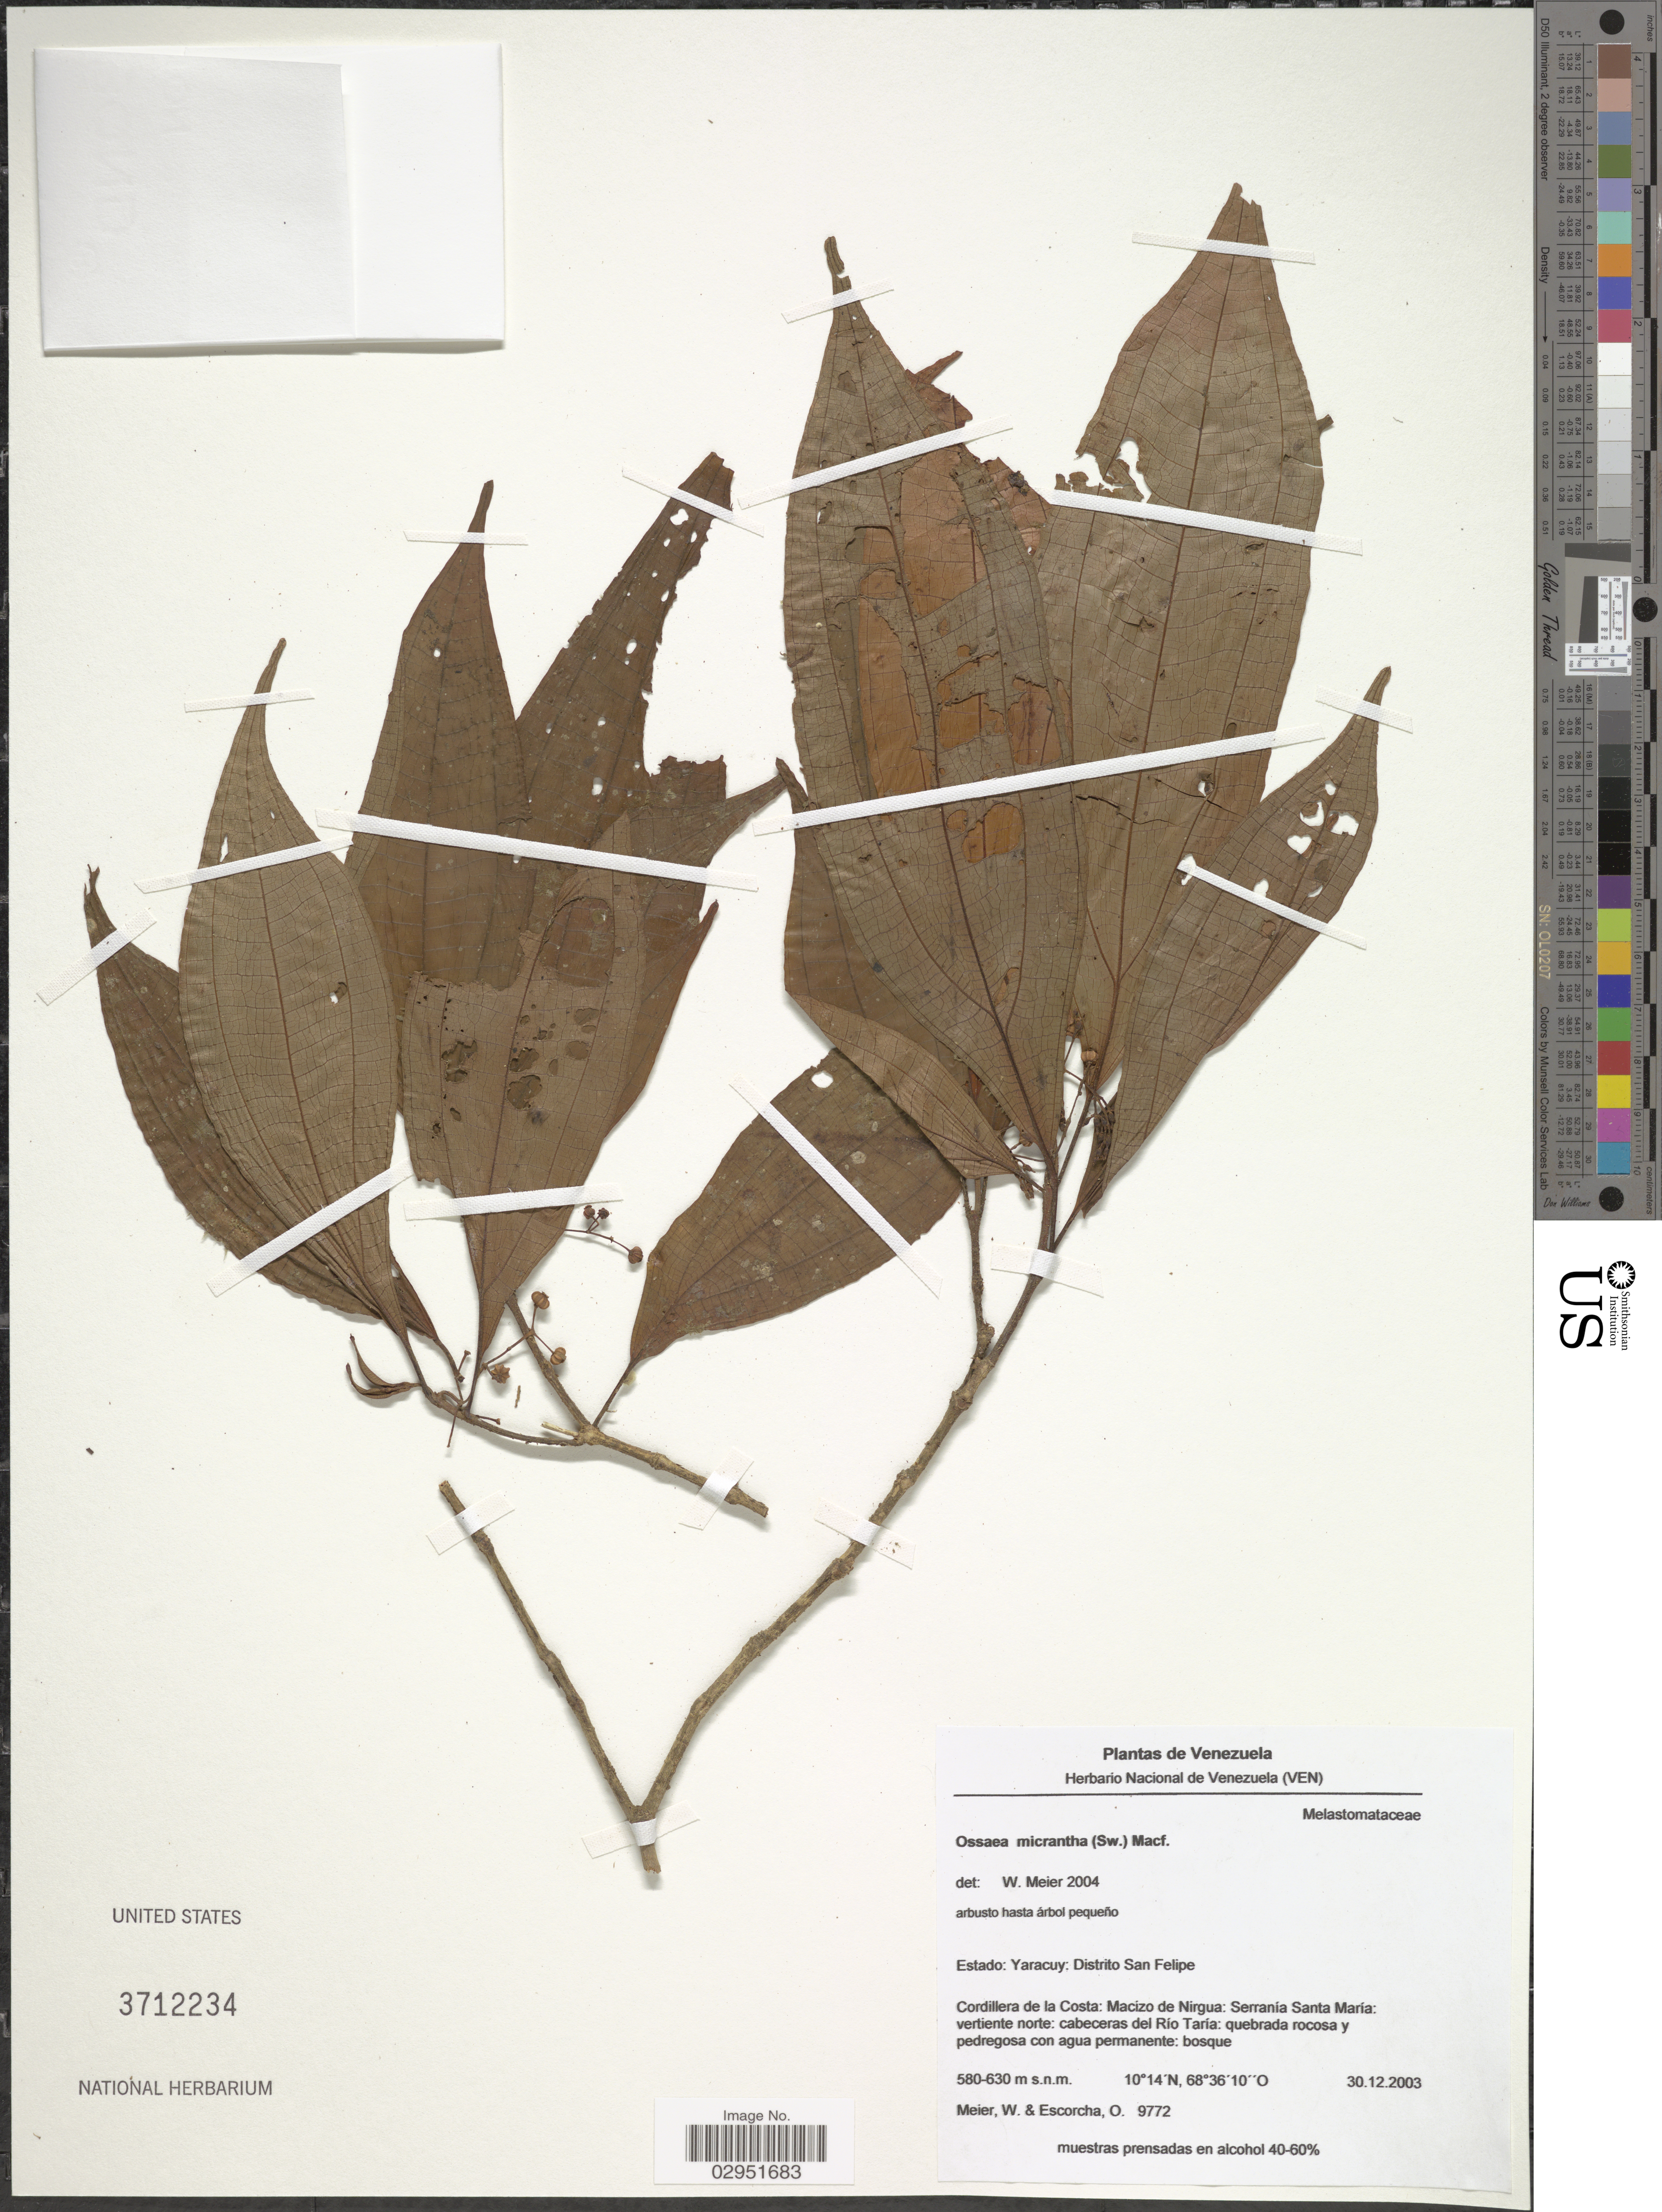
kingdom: Plantae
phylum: Tracheophyta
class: Magnoliopsida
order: Myrtales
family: Melastomataceae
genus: Ossaea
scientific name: Ossaea micrantha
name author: (Sw.) Macfad. ex Cogn.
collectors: W. Meier & O. Escorcha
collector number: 9772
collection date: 2003-12-30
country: Venezuela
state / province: Yaracuy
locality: Estado: Yaracuy: Distrito San Felipe. Cordillera de la Costa: Macizo de Nirgua: Serranía Santa María: vertiente norte: cabeceras del Río Taría.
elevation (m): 580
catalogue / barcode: US 3712234